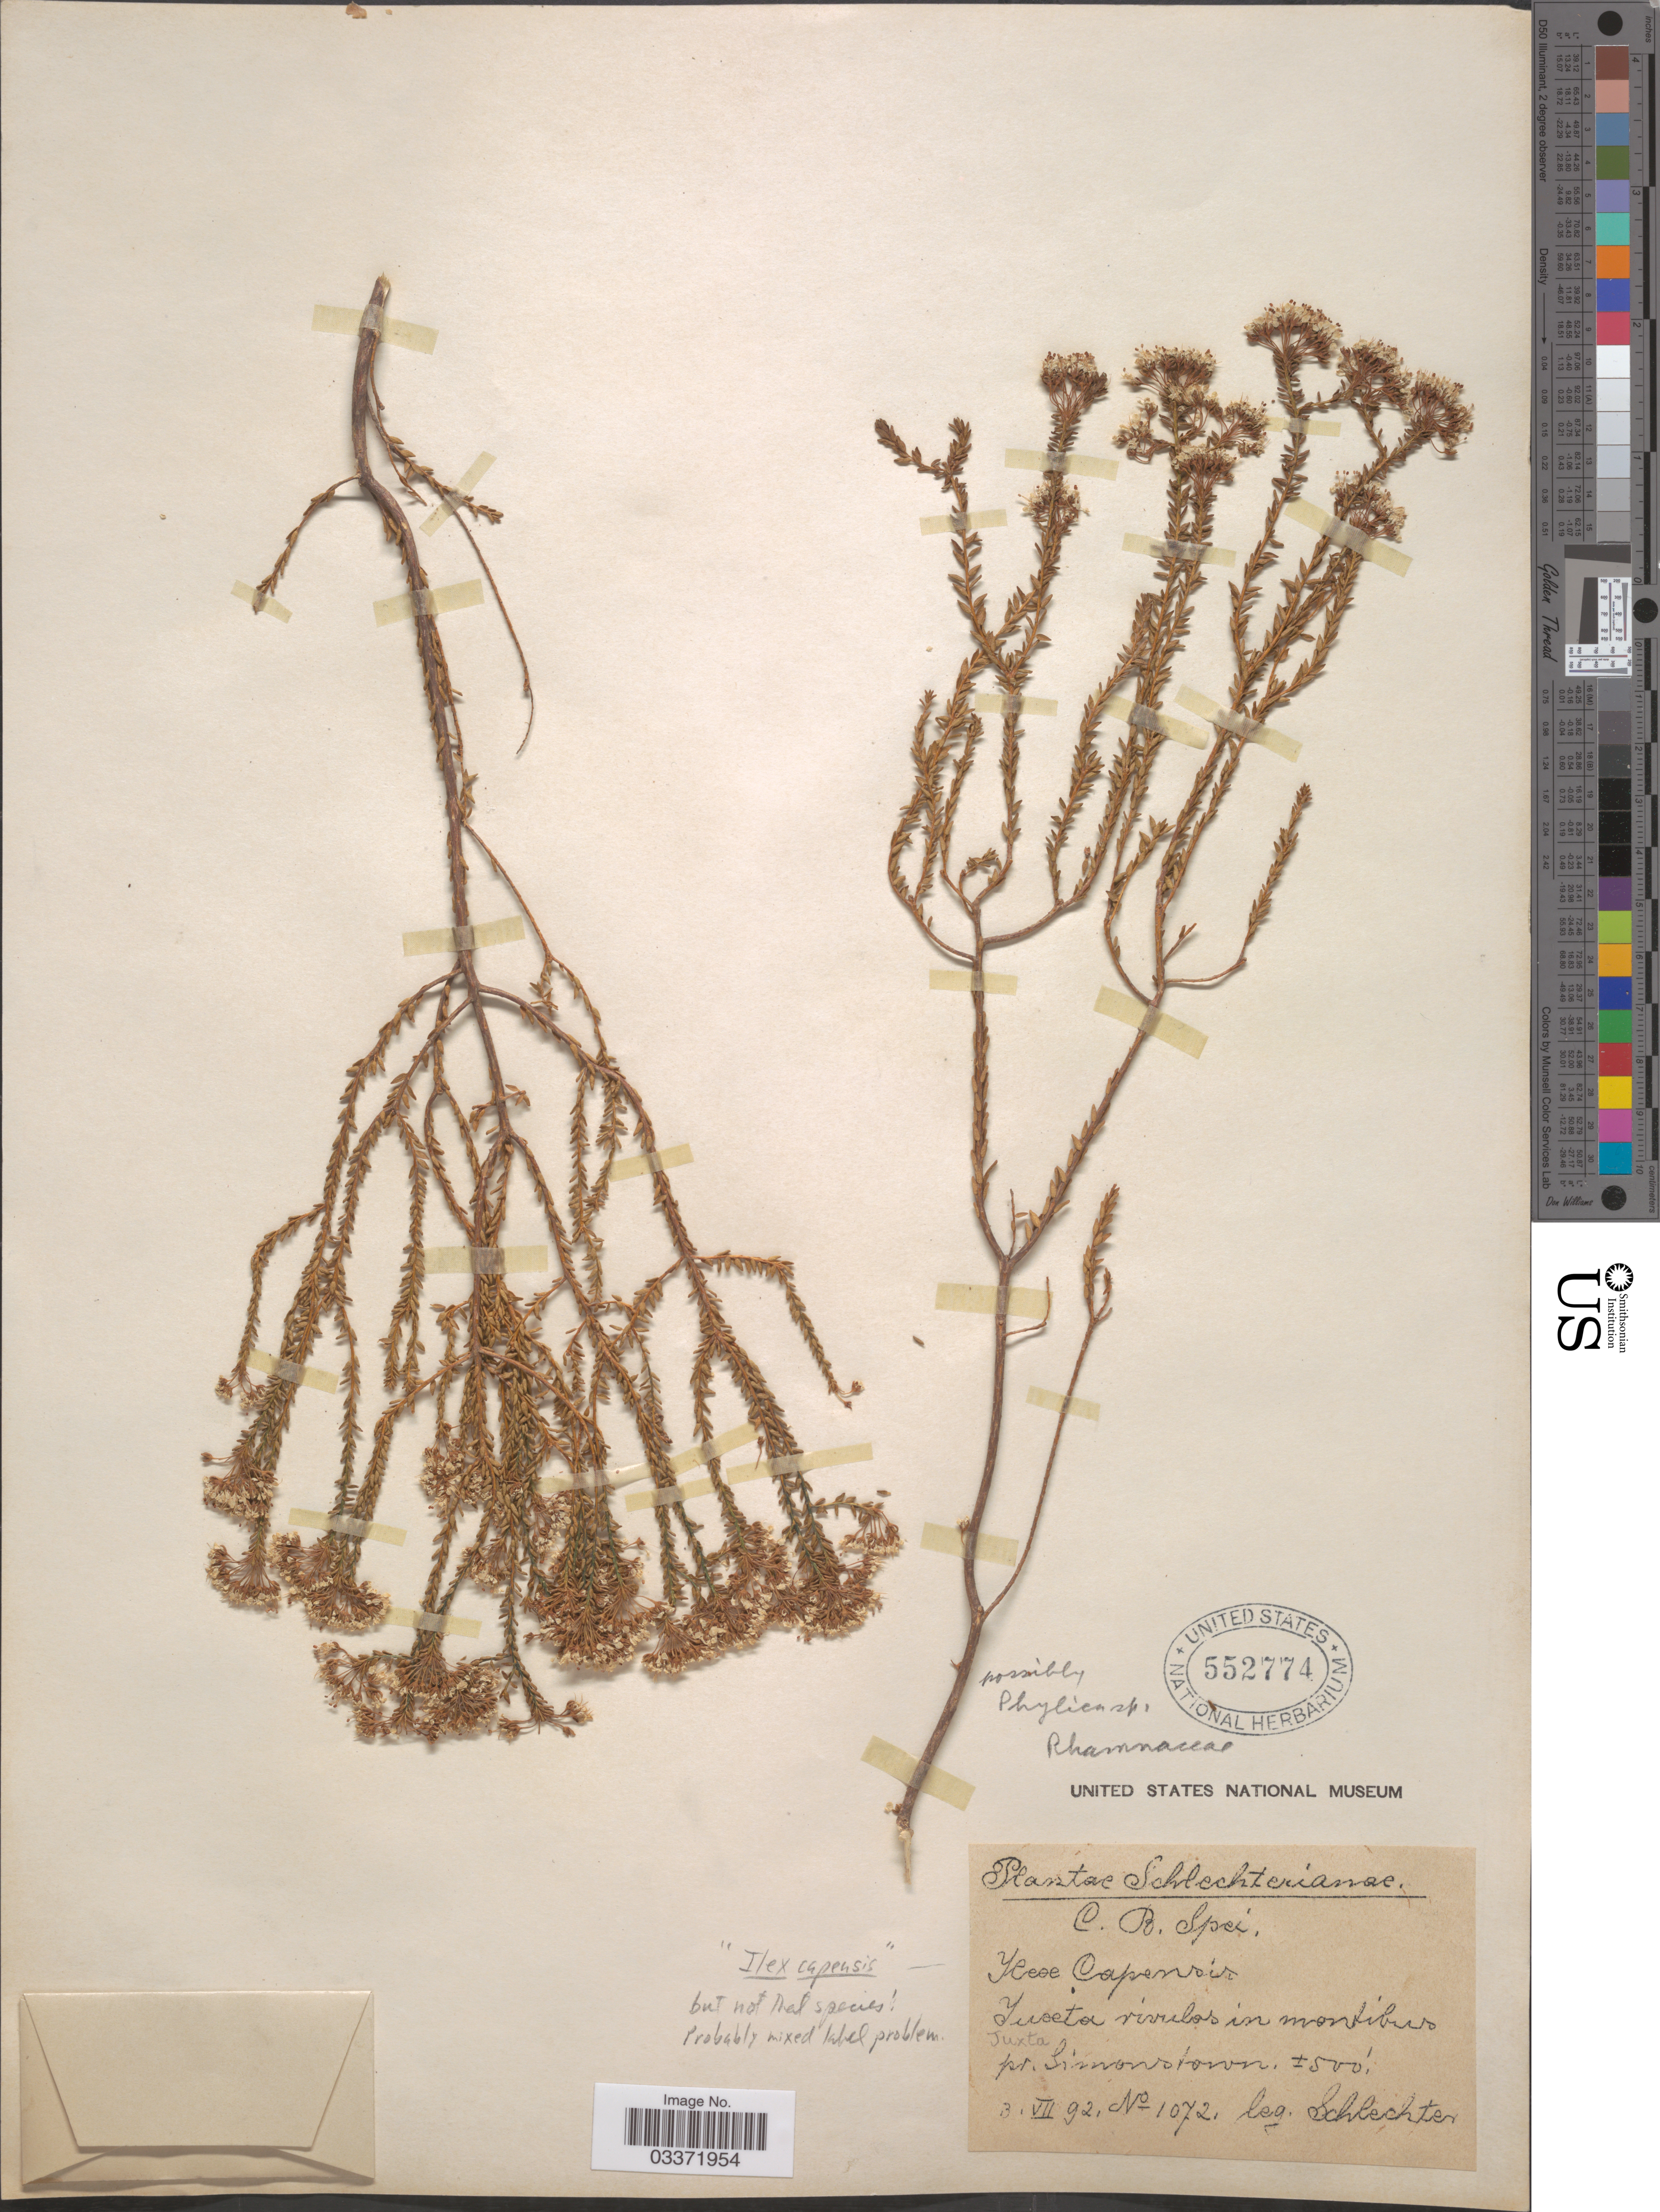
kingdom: Plantae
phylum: Tracheophyta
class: Magnoliopsida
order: Rosales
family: Rhamnaceae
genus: Phylica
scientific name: Phylica sp.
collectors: Schlechter, --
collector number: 1072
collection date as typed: Transcribed d/m/y: 3/7/92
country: South Africa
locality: C. B. Spei. Juxta rivubis in montibus pr. Simonstown.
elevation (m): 1524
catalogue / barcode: US 552774